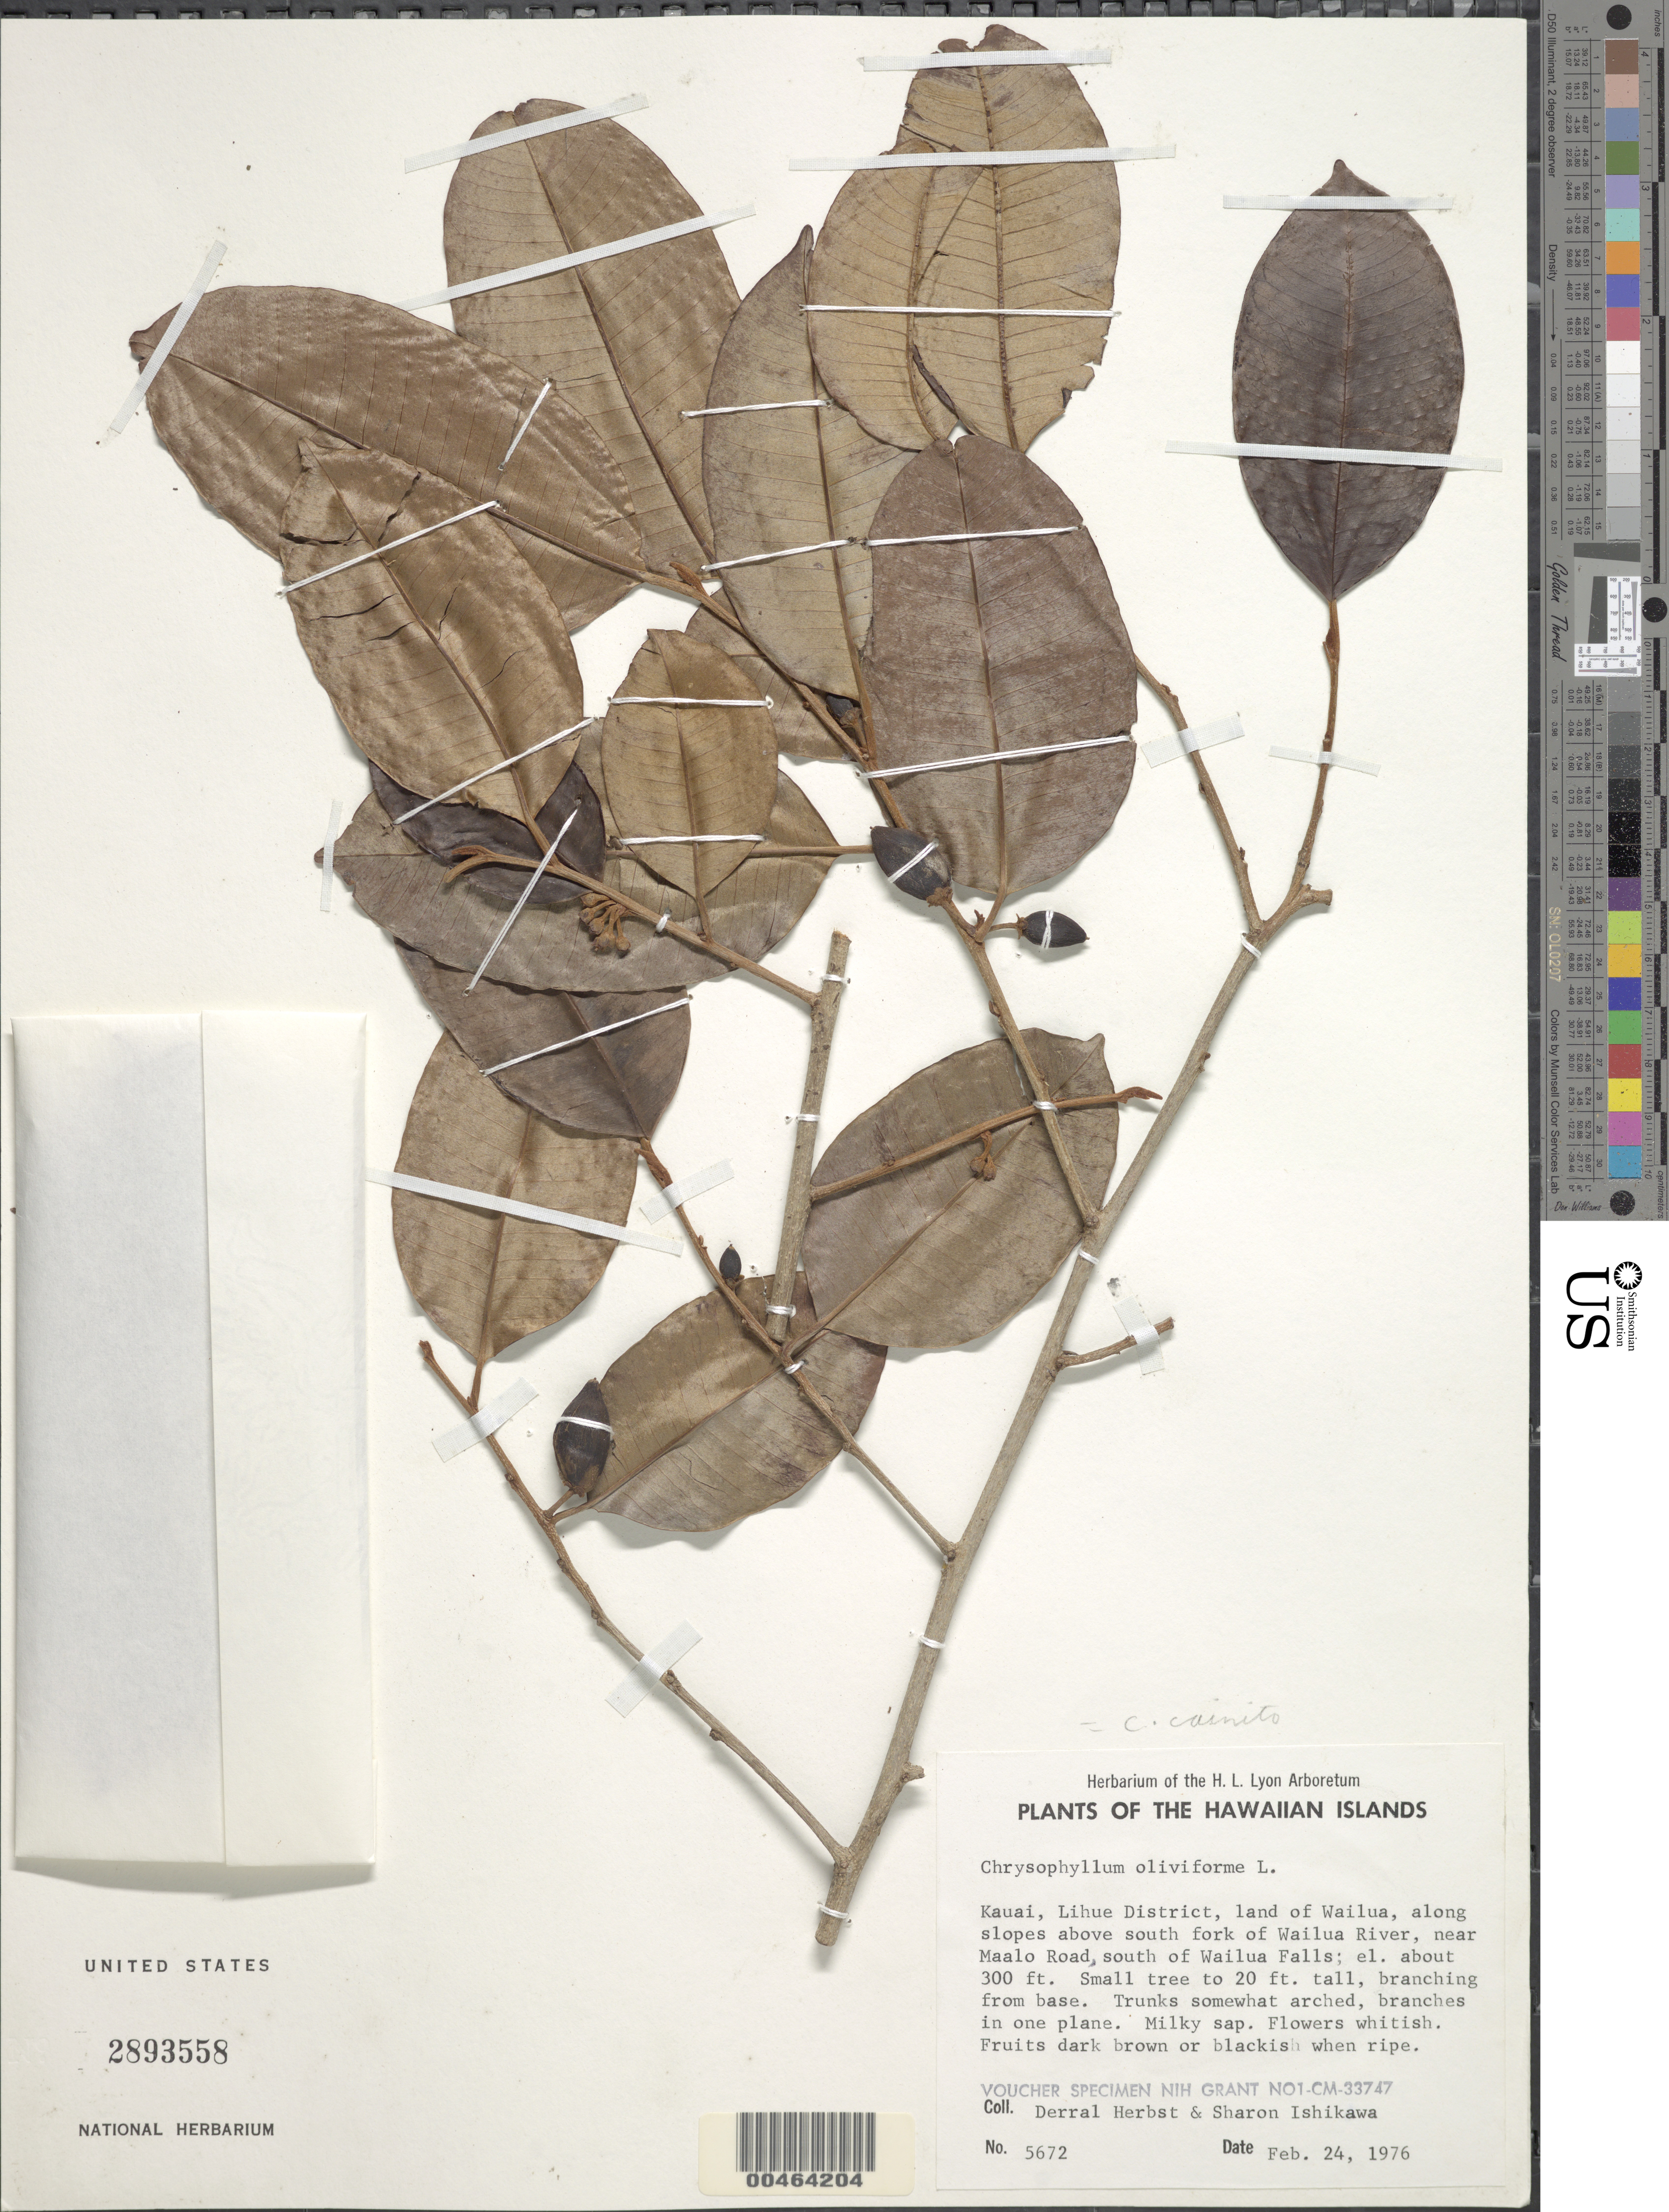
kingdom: Plantae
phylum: Tracheophyta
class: Magnoliopsida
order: Ericales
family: Sapotaceae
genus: Chrysophyllum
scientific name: Chrysophyllum oliviforme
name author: L.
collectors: D. R. Herbst & S. Ishikawa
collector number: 5672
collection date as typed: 24 Feb 1976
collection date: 1976-02-24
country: United States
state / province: Hawaii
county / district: Kauai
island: Kaua'i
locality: Lihue District, land of Wailua, along slopes above south fork of Wailua River, near Maalo Road, south of Wailua Falls.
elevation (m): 91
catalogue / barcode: US 2893558